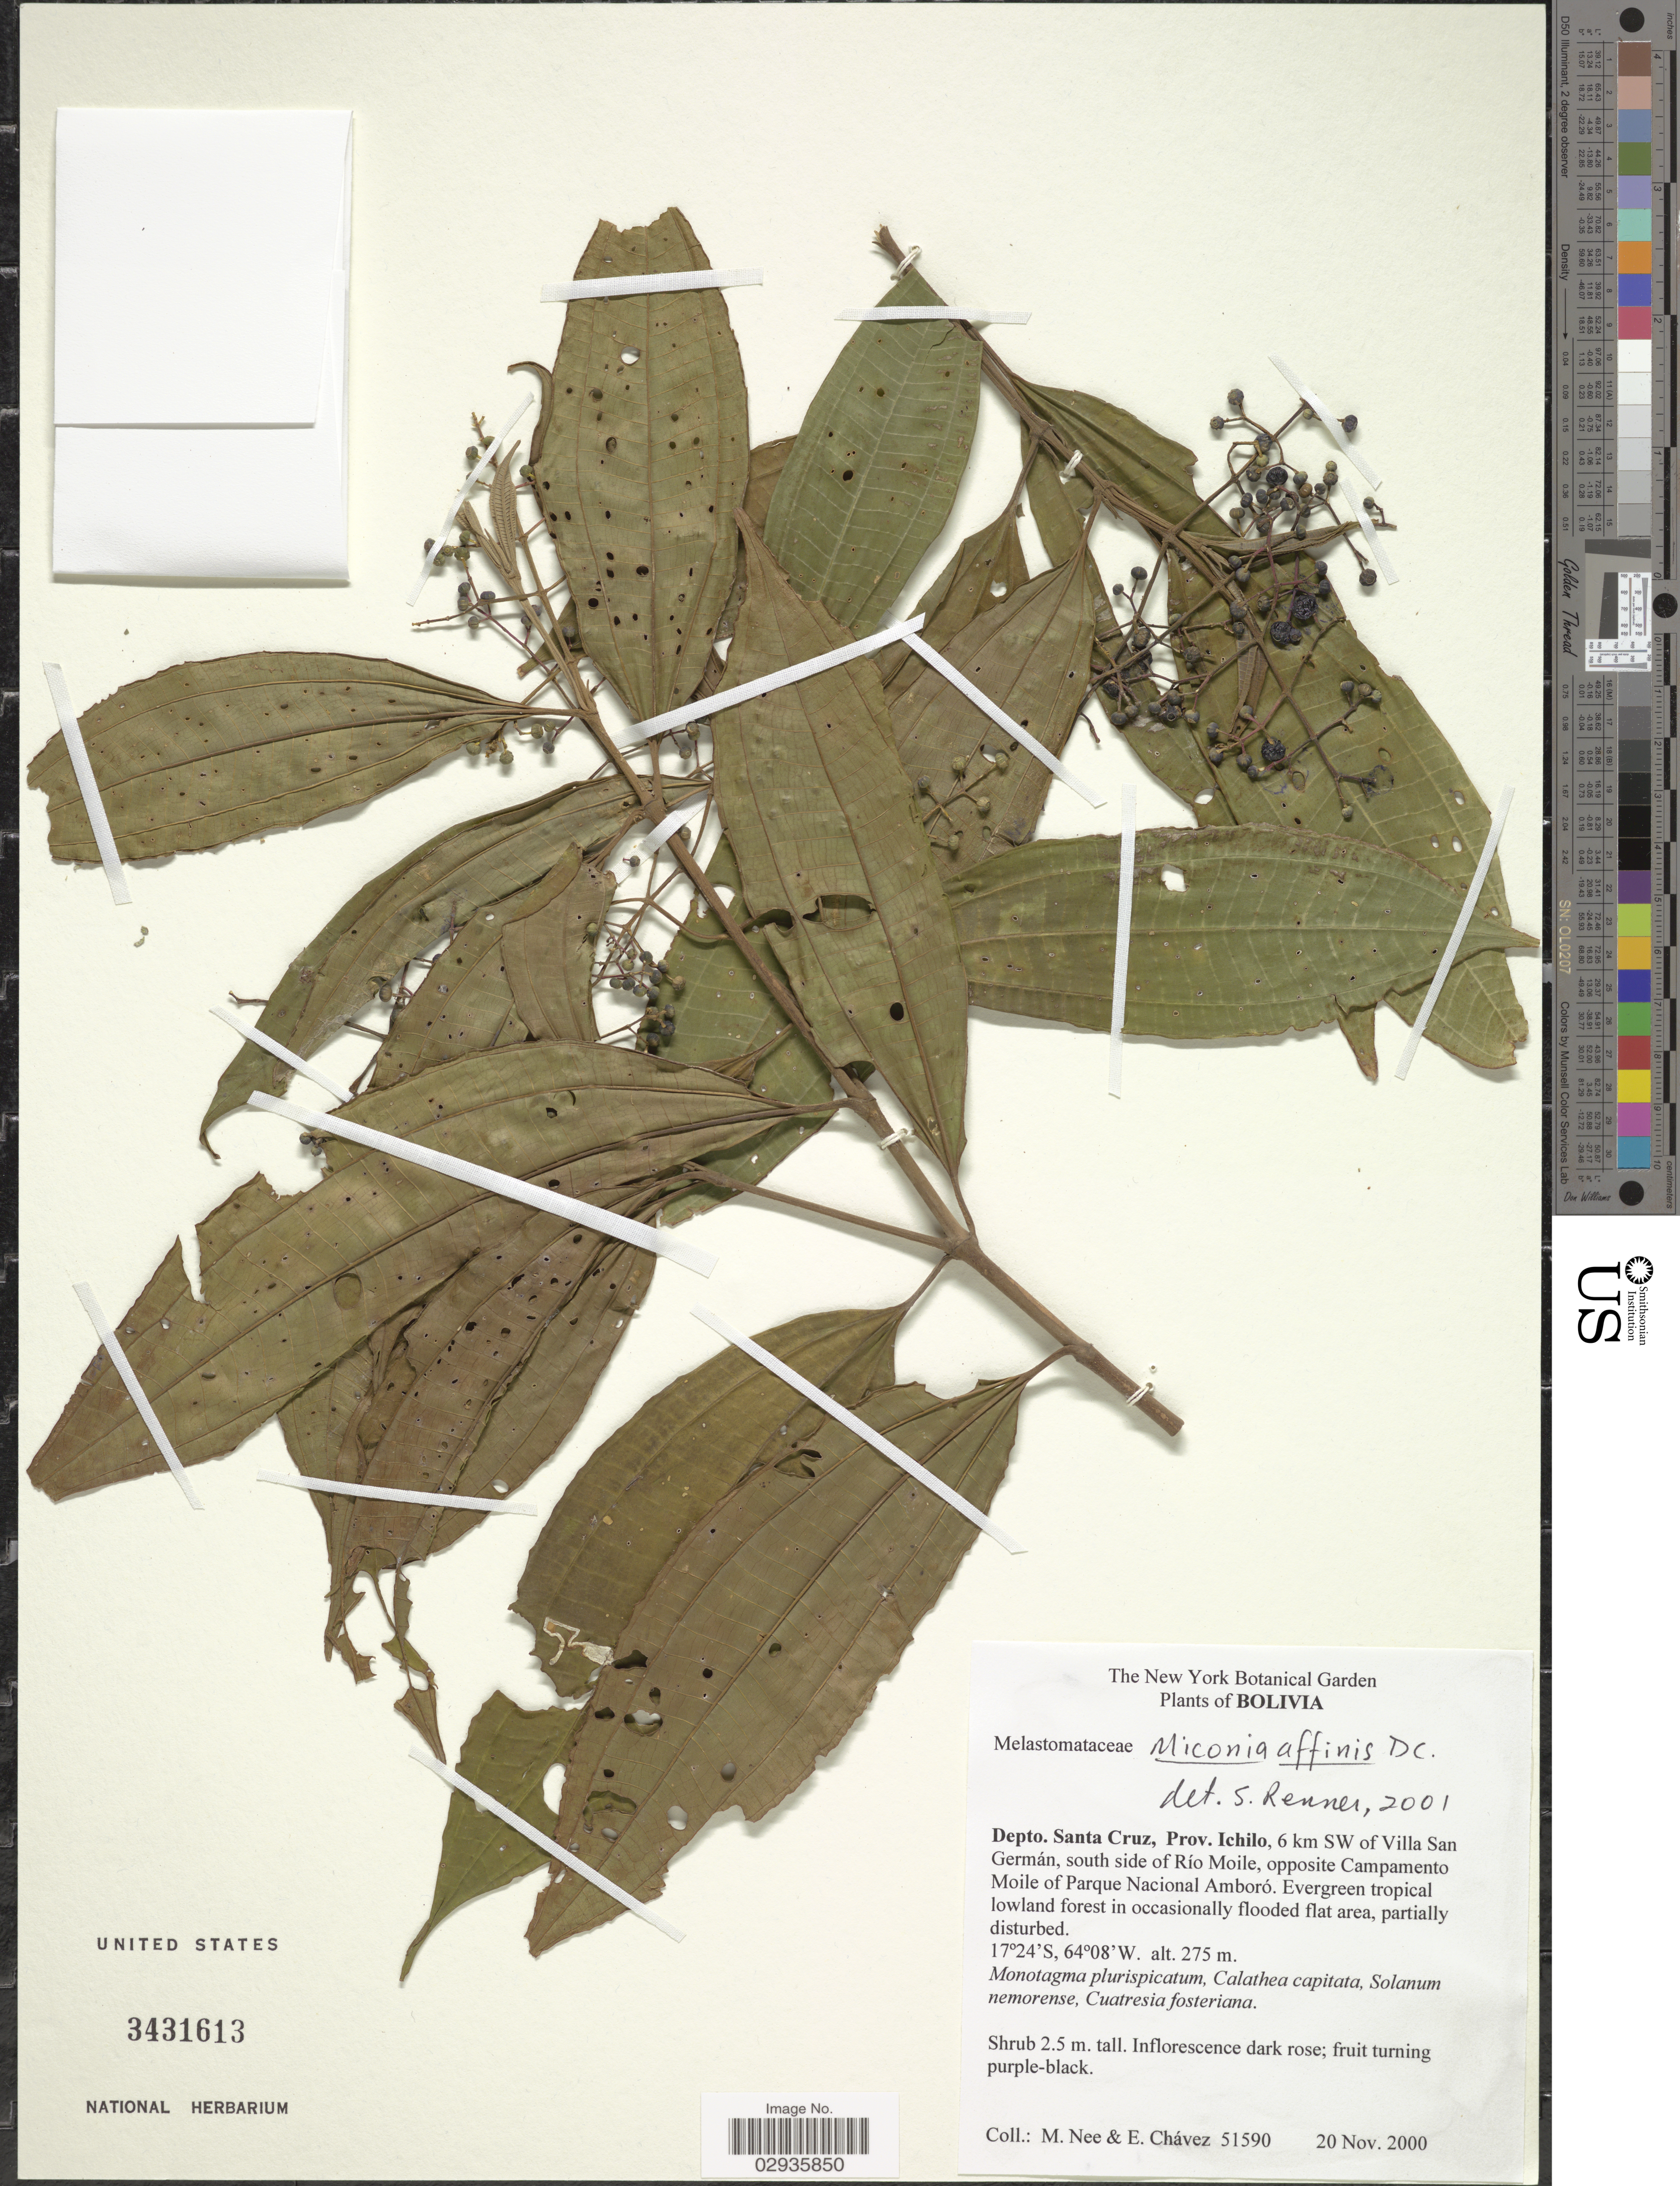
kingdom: Plantae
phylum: Tracheophyta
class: Magnoliopsida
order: Myrtales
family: Melastomataceae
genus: Miconia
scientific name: Miconia affinis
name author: DC.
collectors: M. Nee & E. Chávez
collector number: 51590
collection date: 2000-11-20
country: Bolivia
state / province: Santa Cruz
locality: Depto. Santa Cruz, Prov. Ichilo, 6 km SW of Villa San Germán, south side of Río Moile, opposite Campamento Moile of Parque Nacional Amboró.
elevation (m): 275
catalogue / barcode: US 3431613